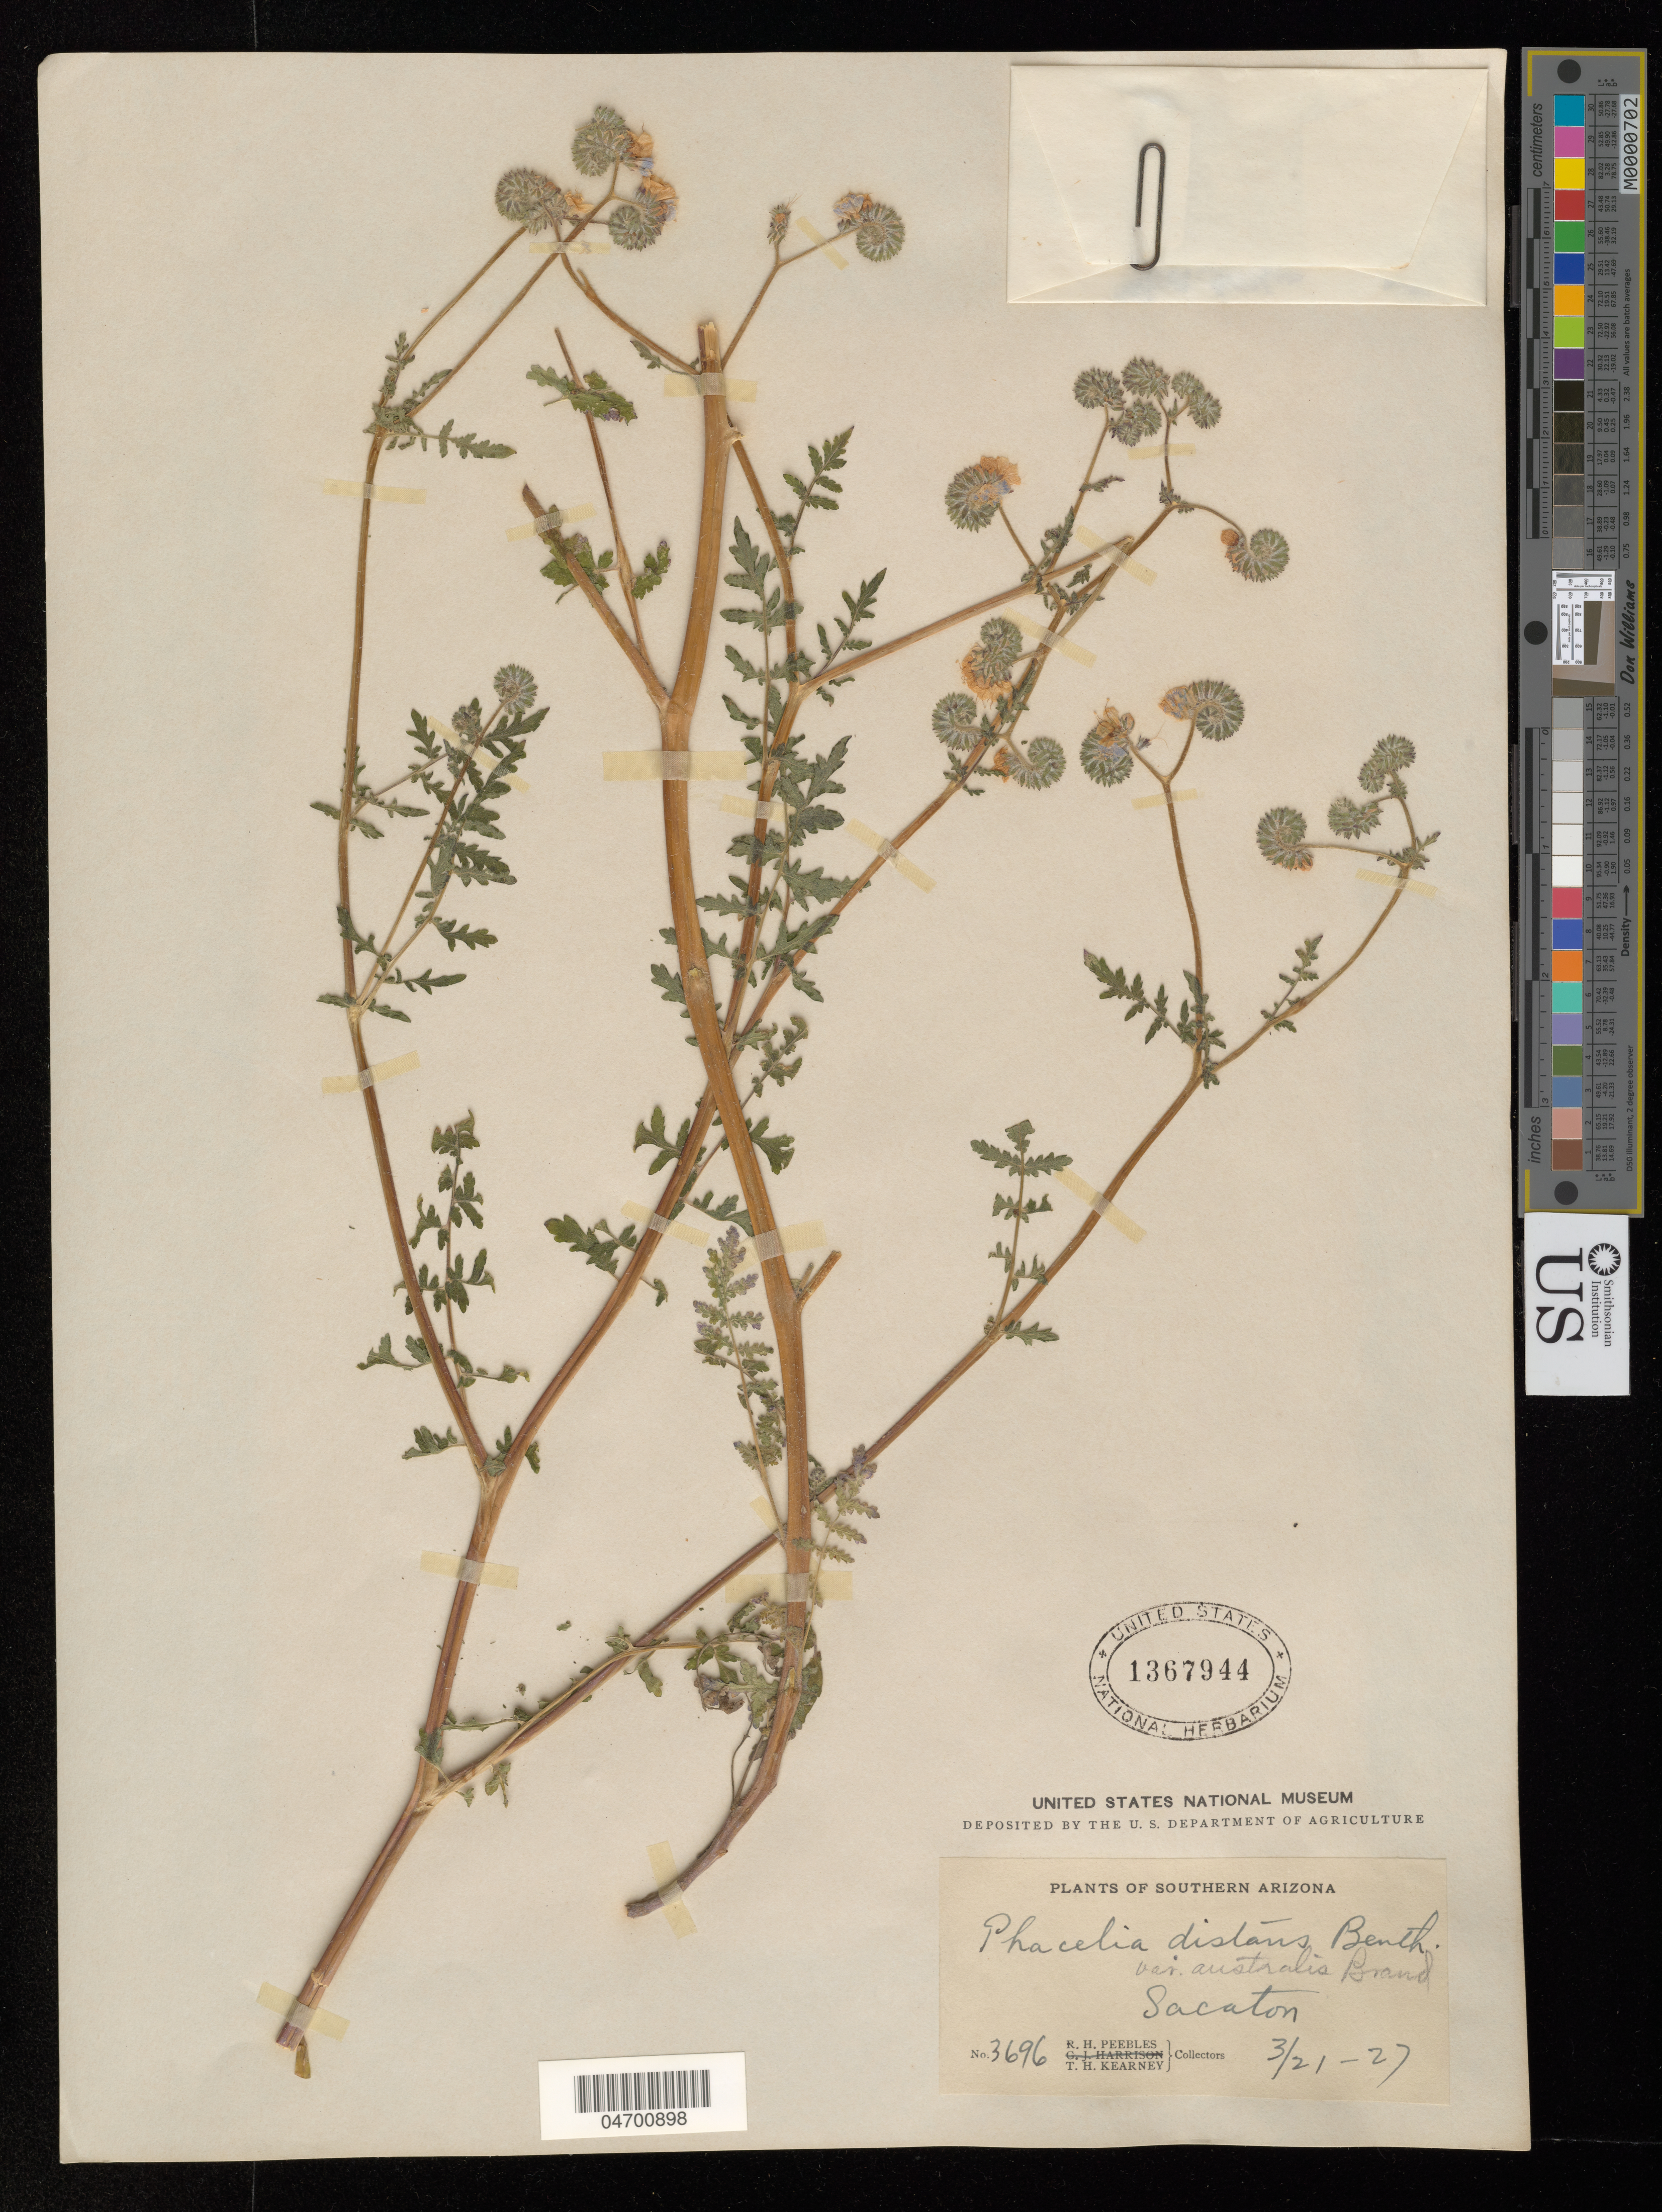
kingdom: Plantae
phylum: Tracheophyta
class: Magnoliopsida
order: Boraginales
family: Hydrophyllaceae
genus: Phacelia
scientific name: Phacelia distans var. australis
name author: Brand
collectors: R. H. Peebles & T. H. Kearney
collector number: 3696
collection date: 1927-03-21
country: United States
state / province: Arizona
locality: Southern Arizona. Sacaton.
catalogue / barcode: US 1367944